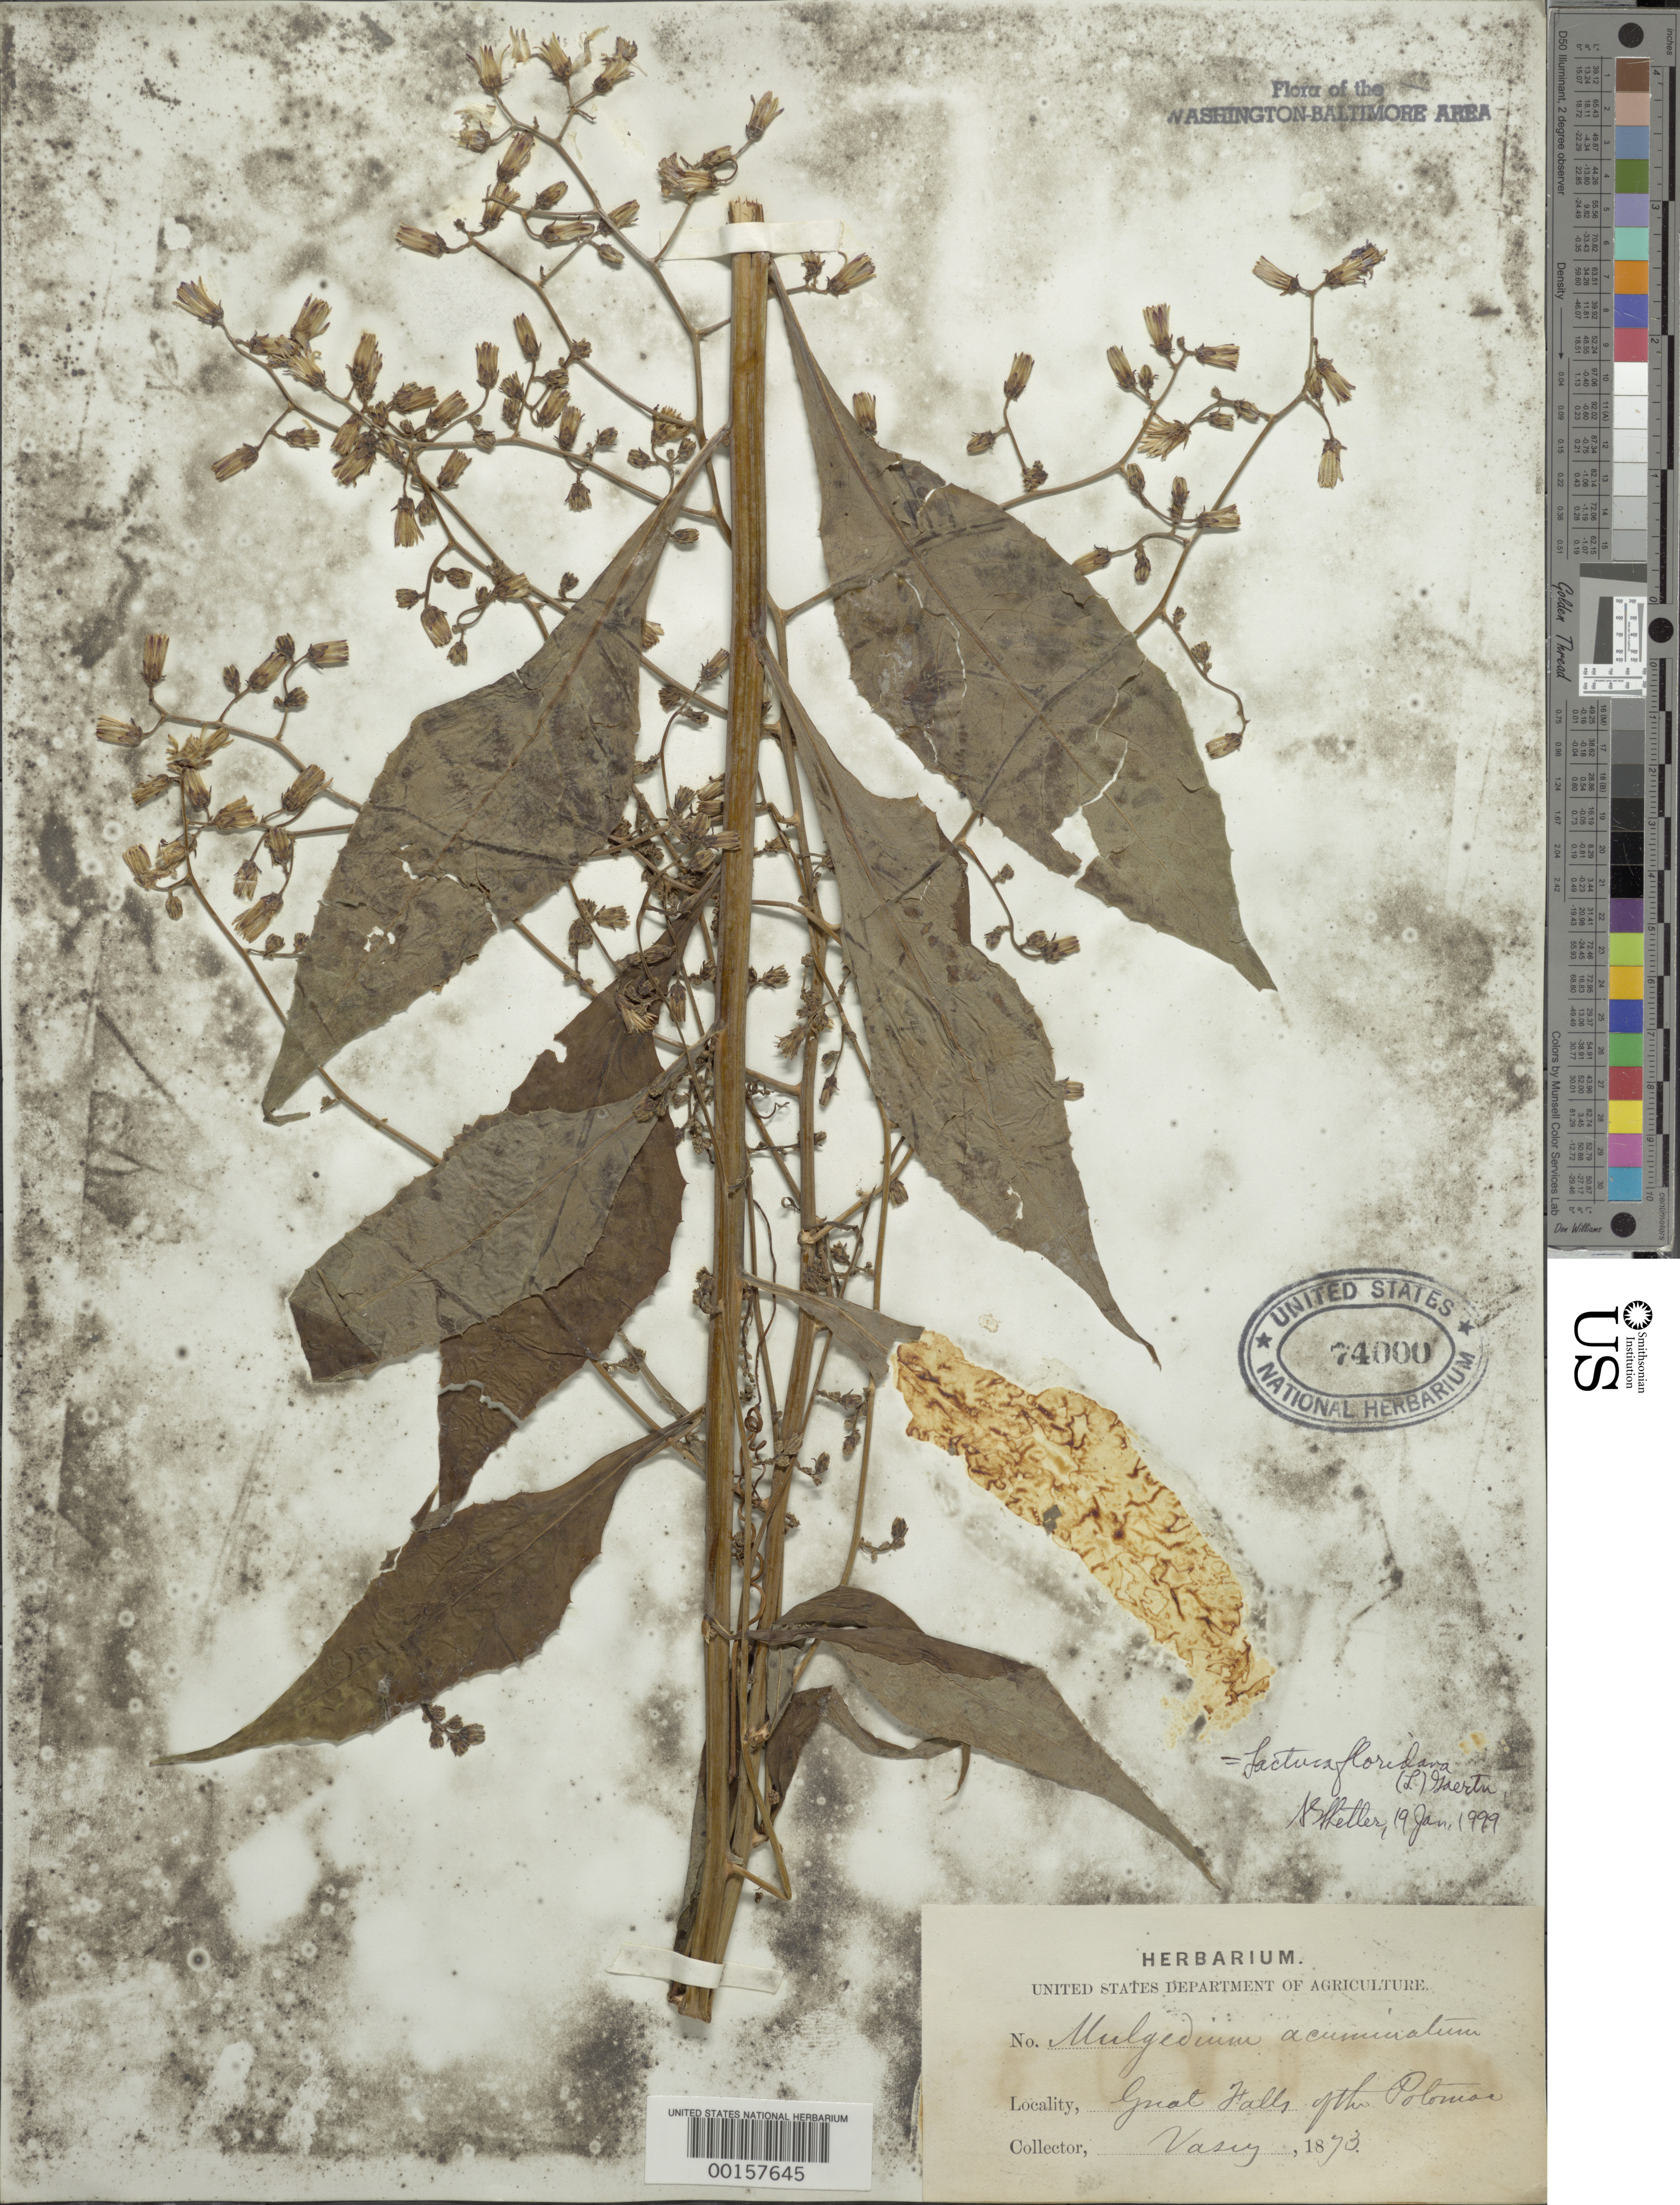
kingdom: Plantae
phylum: Tracheophyta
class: Magnoliopsida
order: Asterales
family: Asteraceae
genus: Lactuca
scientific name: Lactuca floridana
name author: (L.) Gaertn.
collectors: G. Vasey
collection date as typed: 1873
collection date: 1873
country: United States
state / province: Maryland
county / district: Montgomery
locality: Great Falls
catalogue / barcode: US 74000